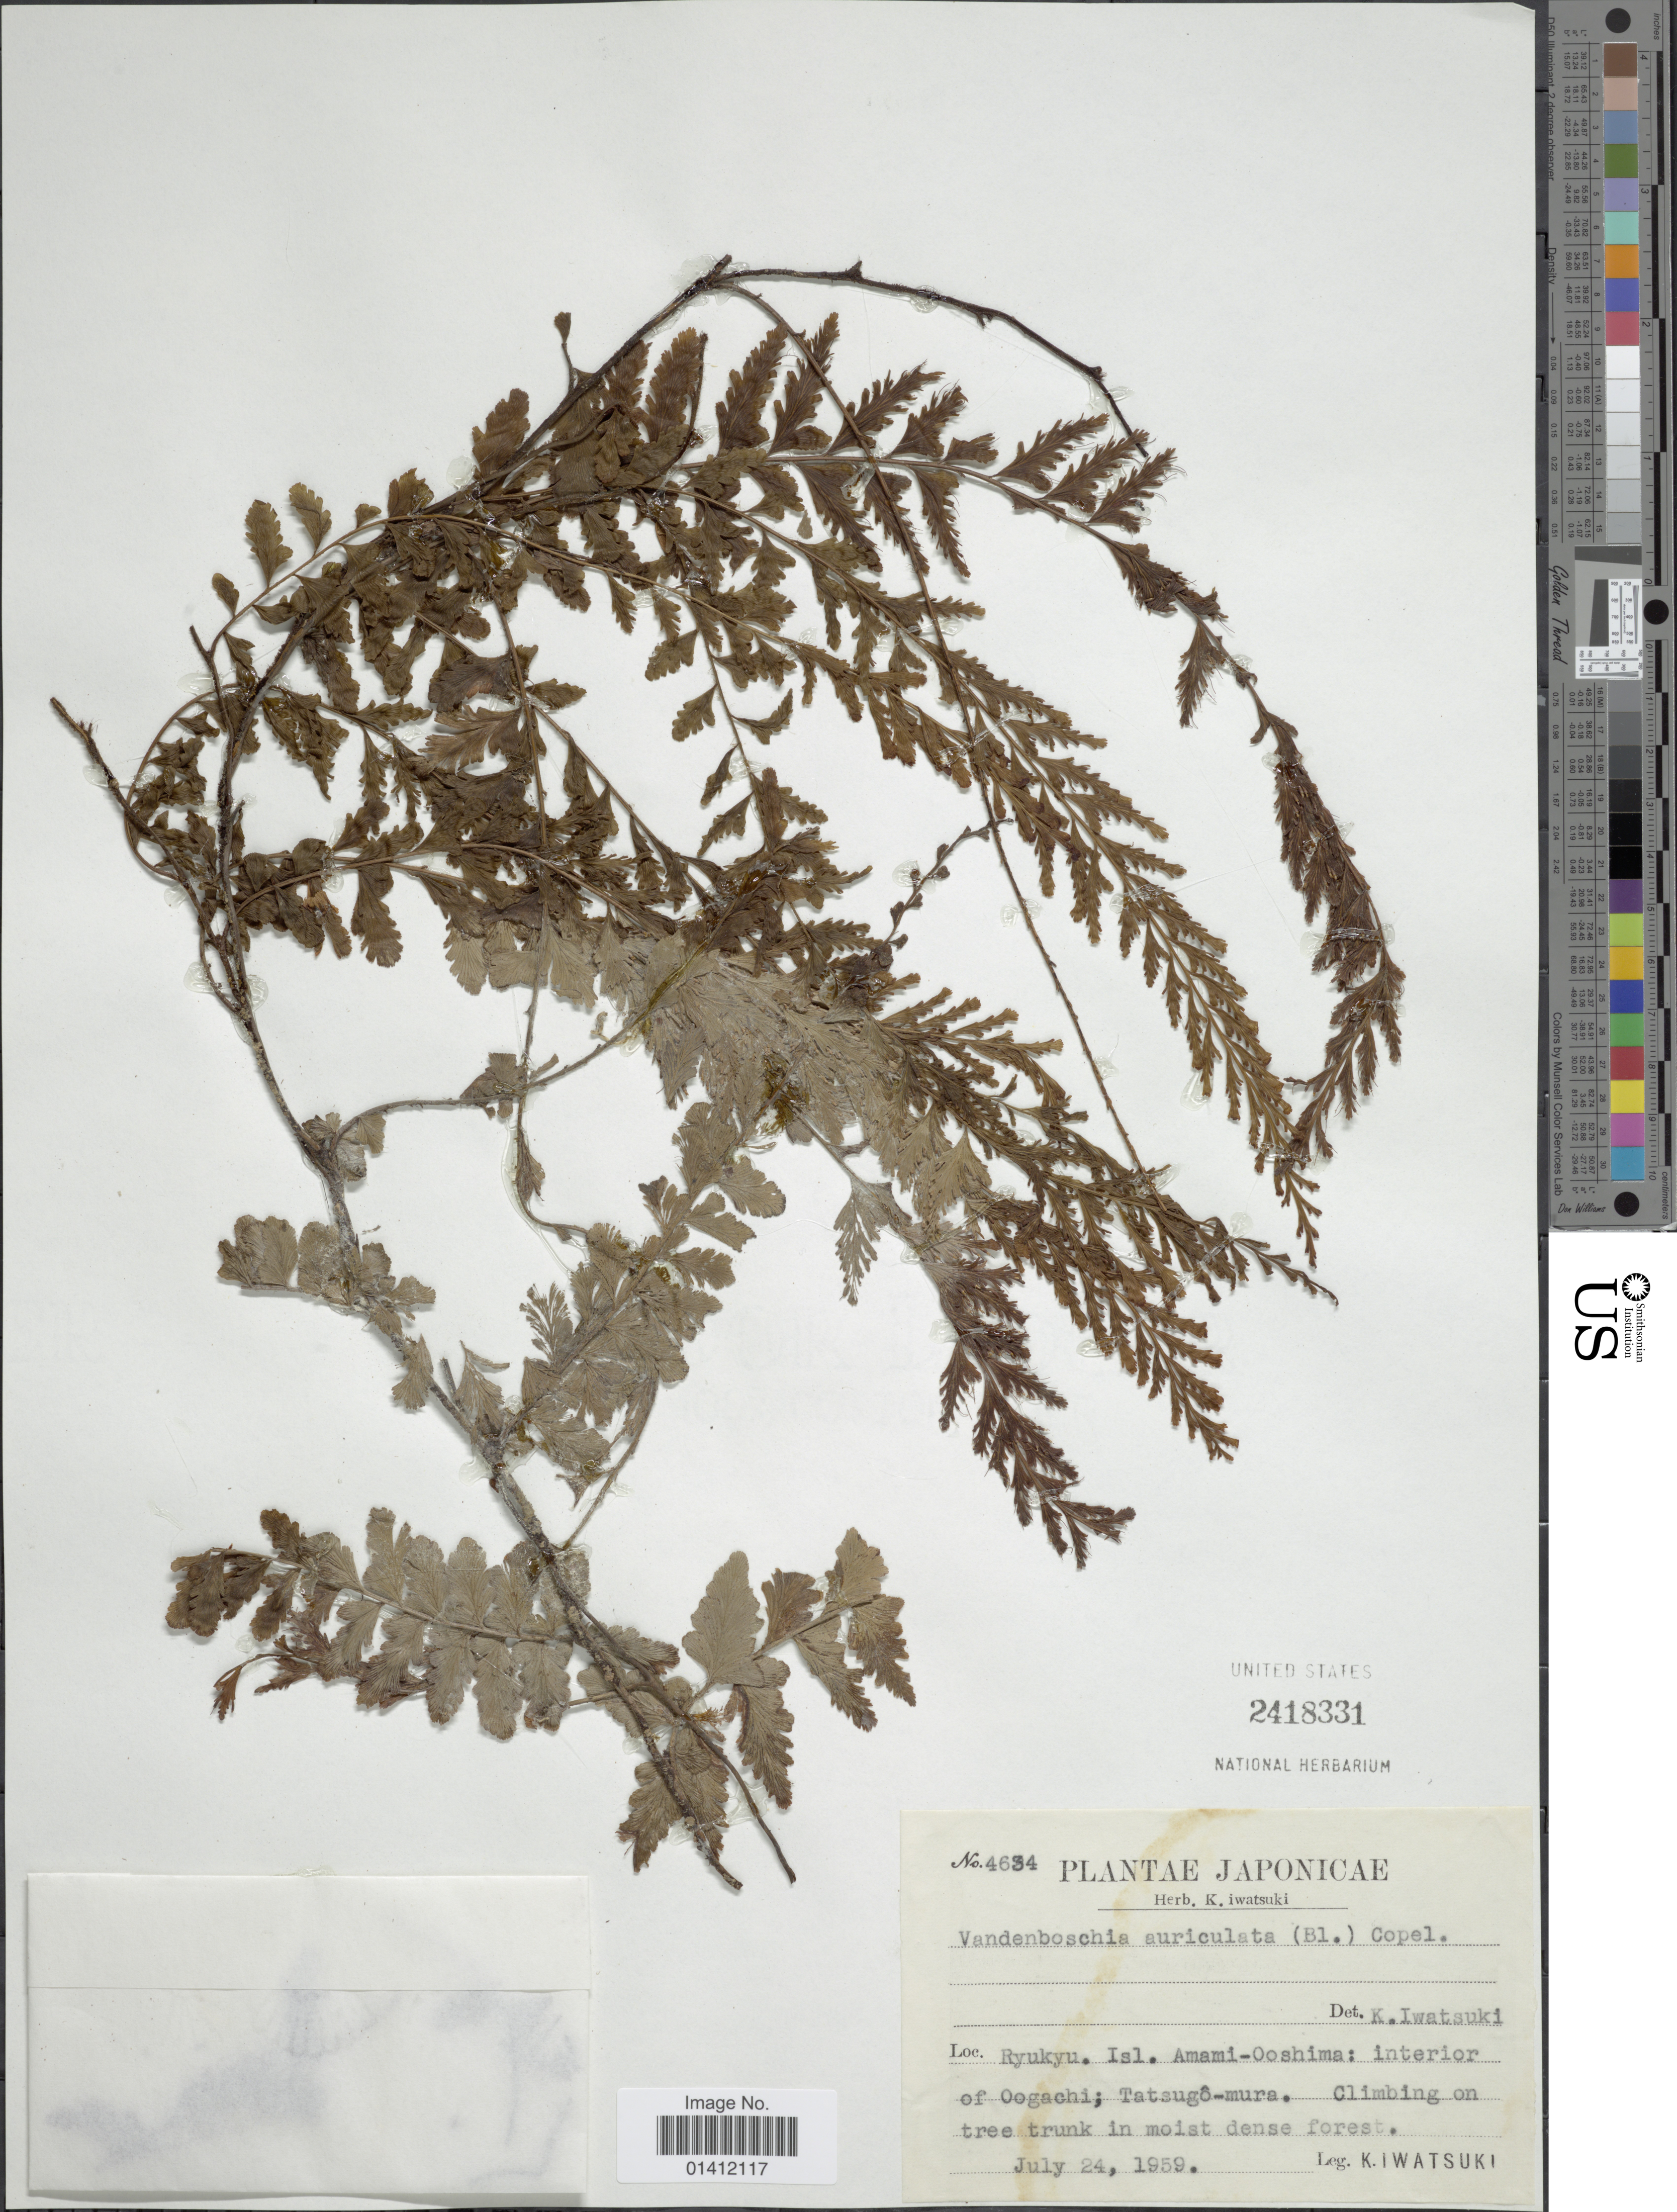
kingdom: Plantae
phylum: Tracheophyta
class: Polypodiopsida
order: Hymenophyllales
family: Hymenophyllaceae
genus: Vandenboschia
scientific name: Vandenboschia auriculata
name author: (Blume) Copel.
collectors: K. Iwatsuki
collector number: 4634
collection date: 1959-07-24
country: Japan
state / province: Okinawa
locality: Ryukyu. isl. Amami-Ooshima; interior of Oogachi; Tatsugo-mura. Climbing on tree trunk in moist dense forest.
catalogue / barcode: US 2418331